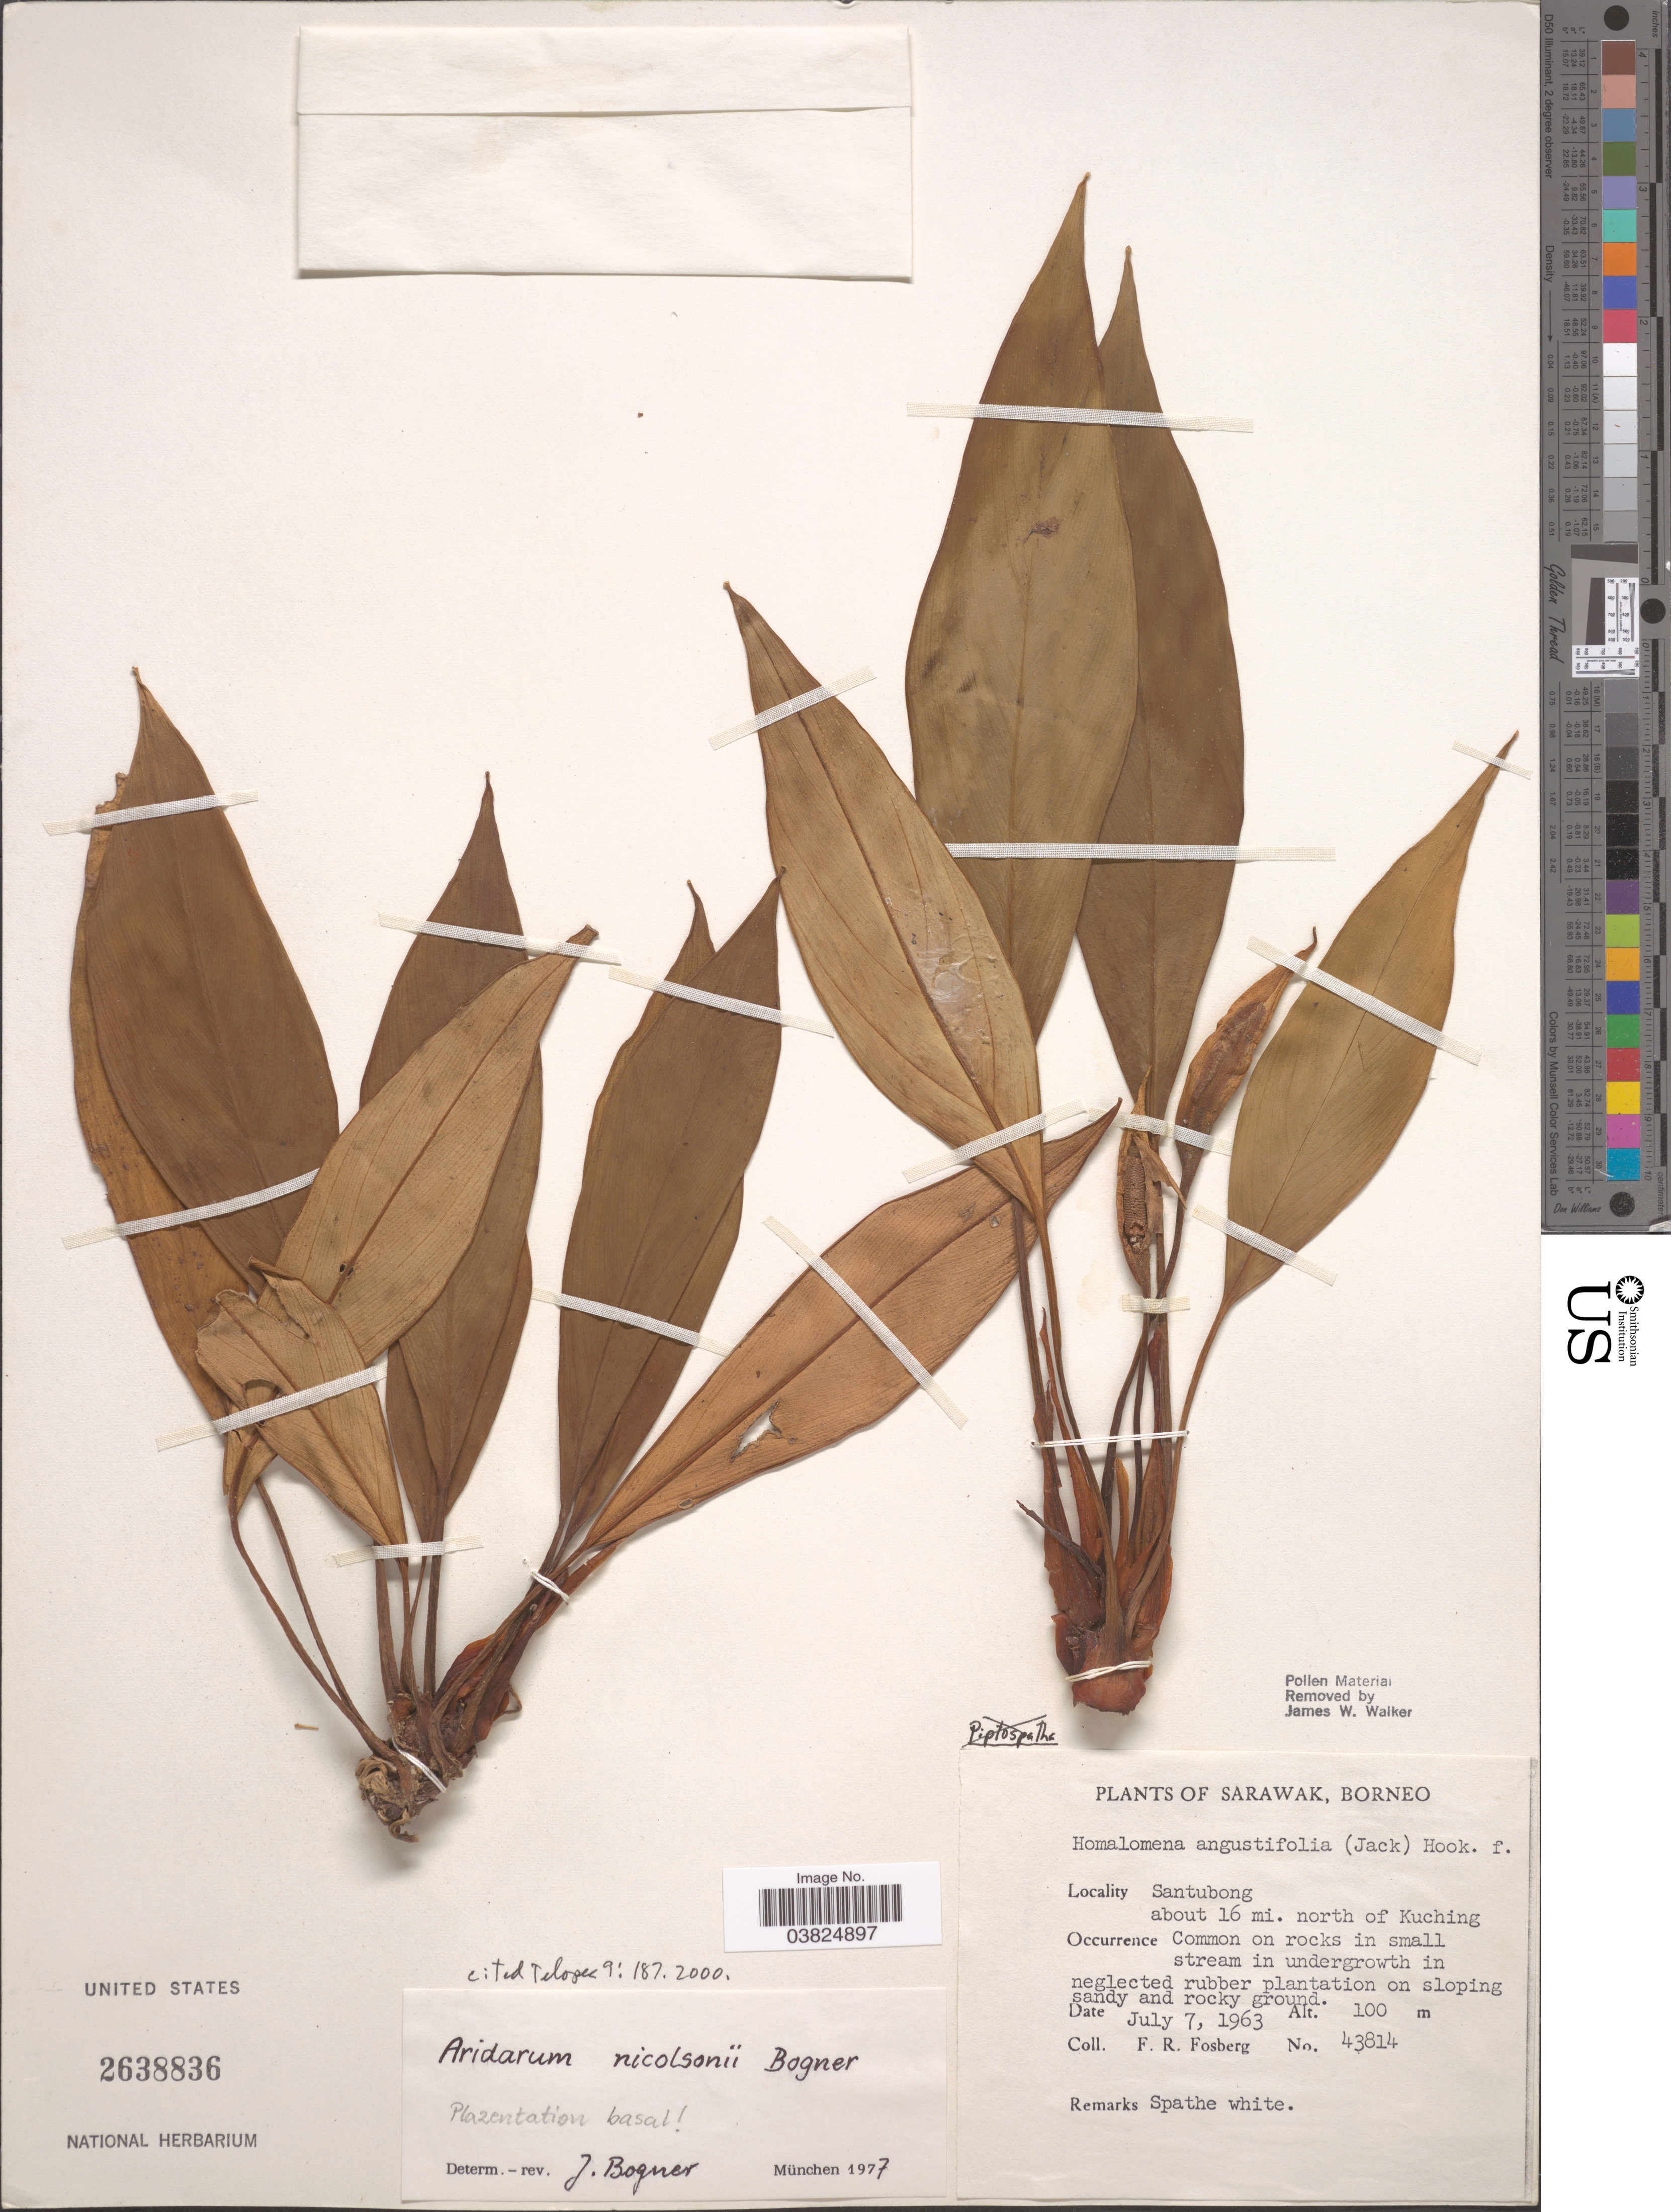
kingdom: Plantae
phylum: Tracheophyta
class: Liliopsida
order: Alismatales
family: Araceae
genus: Aridarum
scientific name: Aridarum nicolsonii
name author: Bogner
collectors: F. R. Fosberg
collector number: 43814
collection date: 1963-07-07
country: Malaysia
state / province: Sarawak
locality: Borneo. Santubong about 16 mi. north of Kuching.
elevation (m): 100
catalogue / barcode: US 2638836